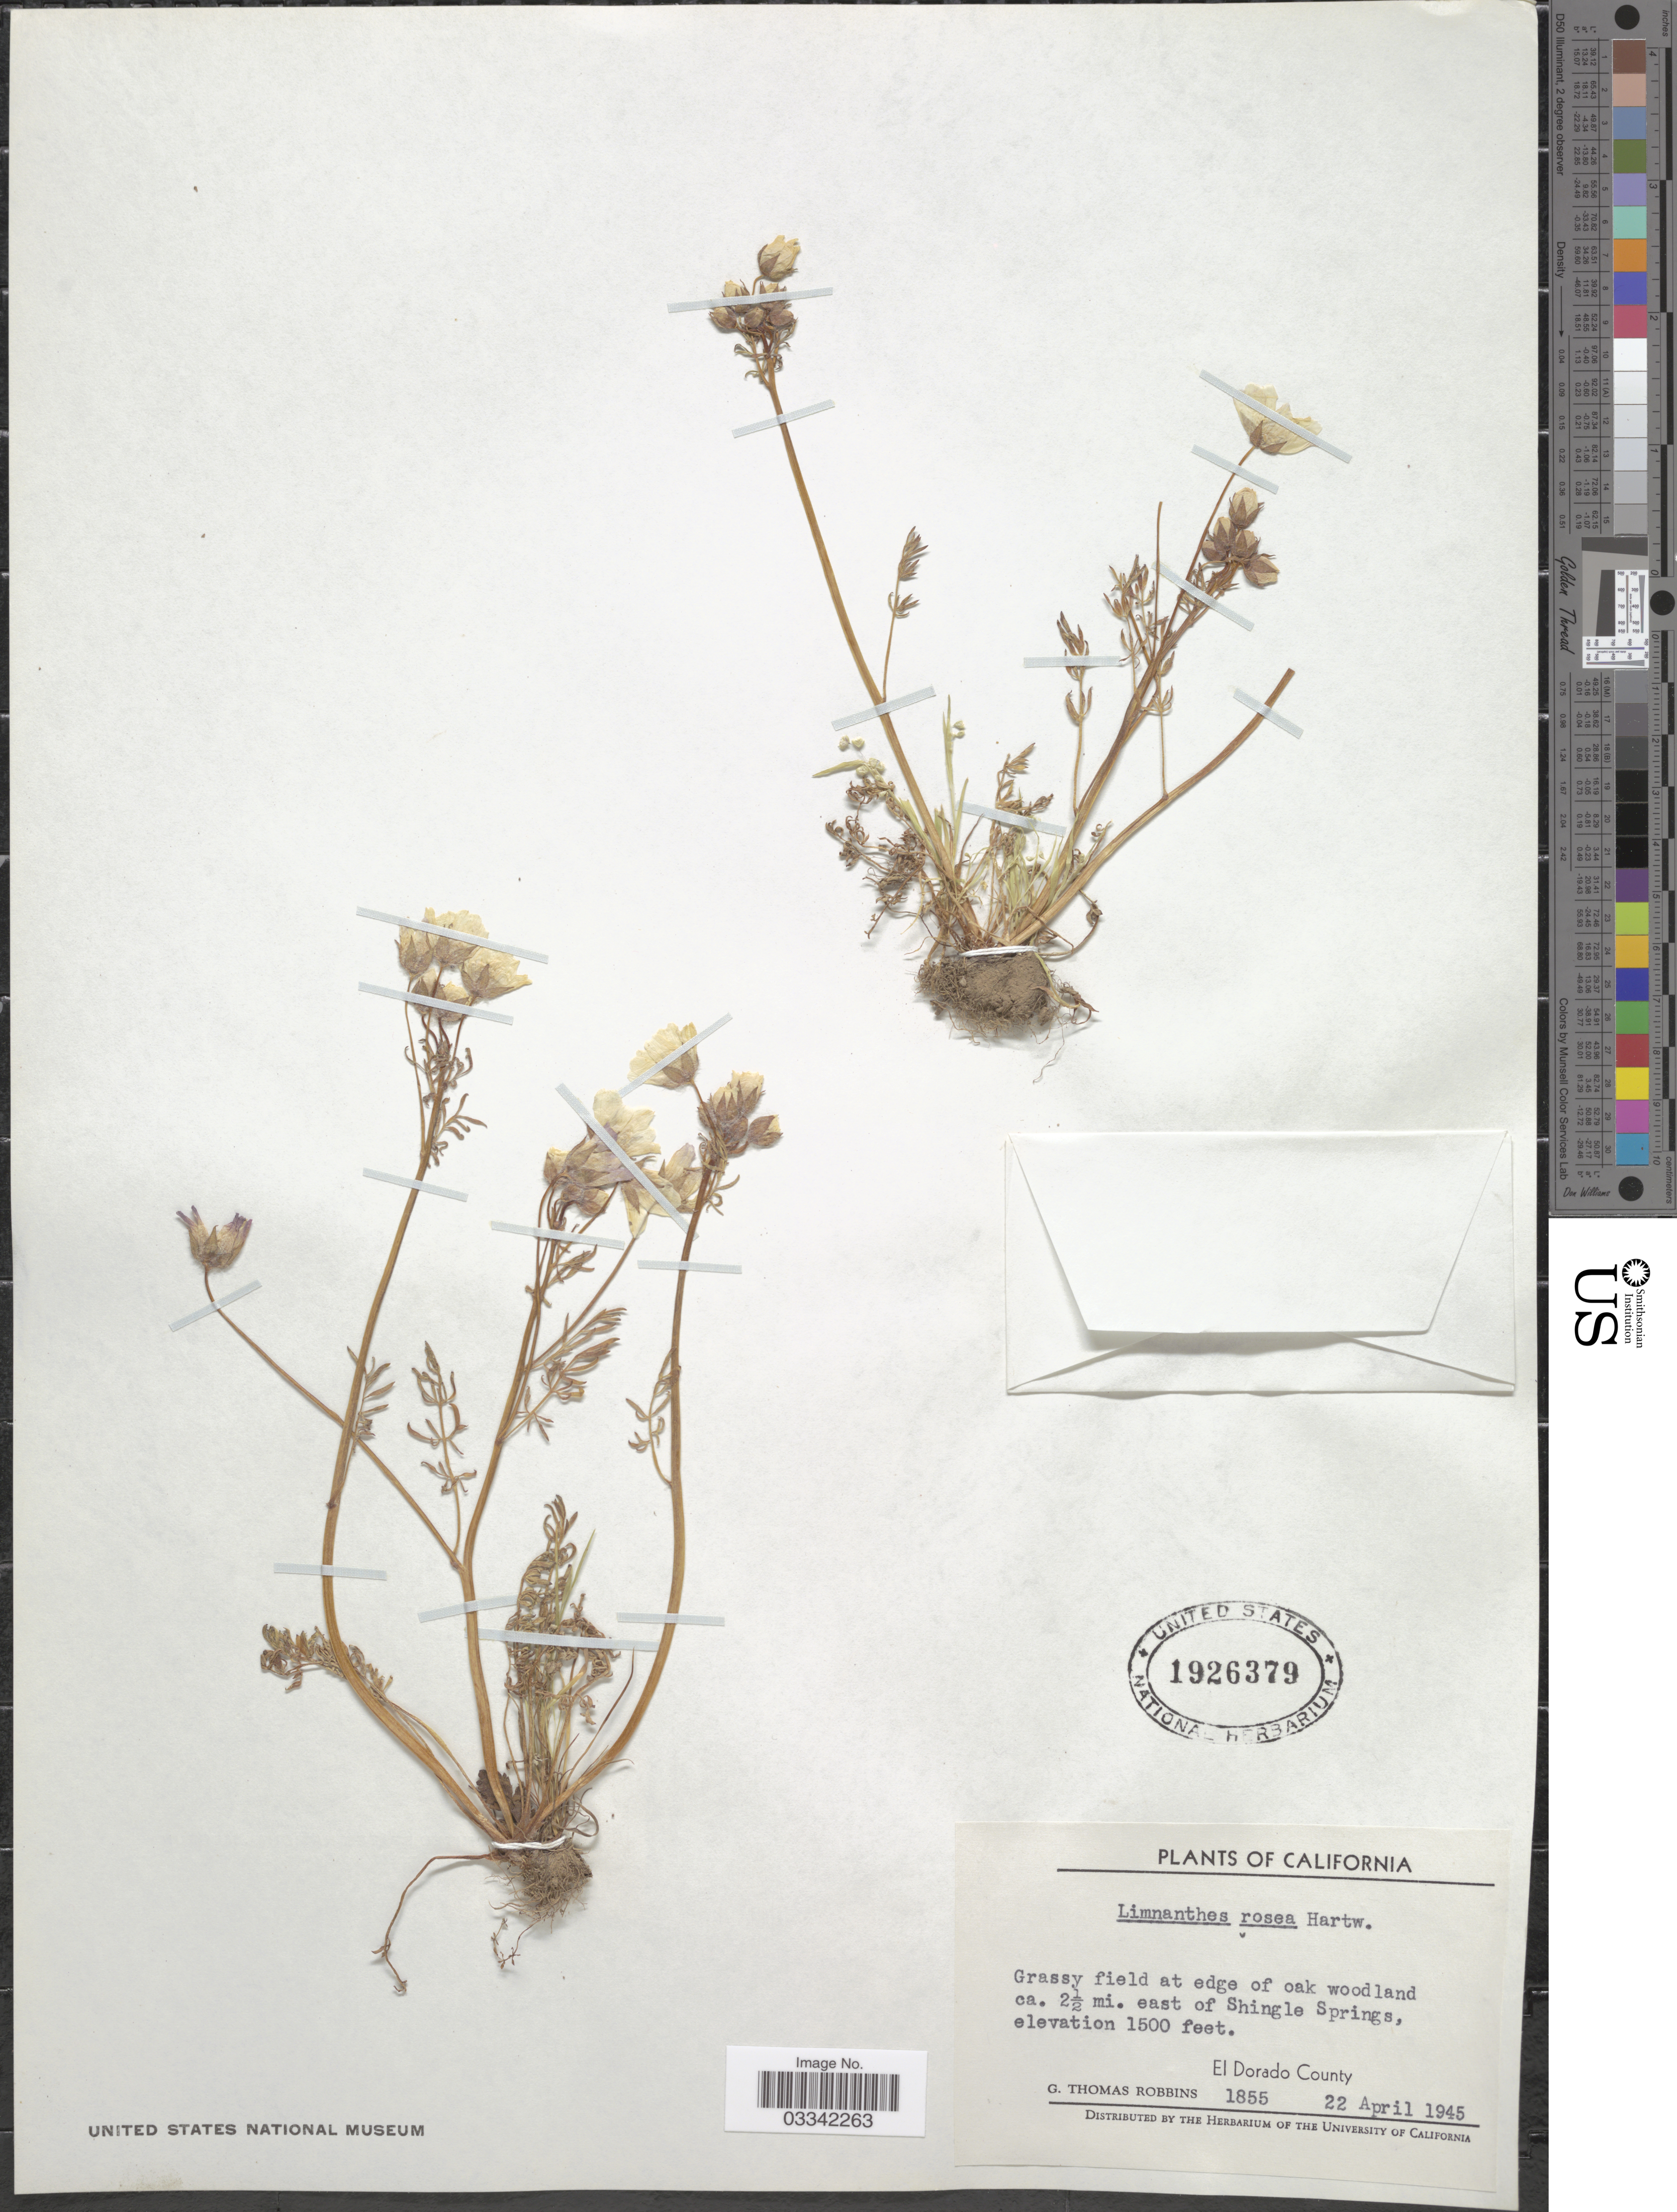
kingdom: Plantae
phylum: Tracheophyta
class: Magnoliopsida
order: Brassicales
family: Limnanthaceae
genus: Limnanthes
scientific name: Limnanthes douglasii var. rosea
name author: (Hartw. ex Benth.) Mason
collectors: G. T. Robbins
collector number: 1855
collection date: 1945-04-22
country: United States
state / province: California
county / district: El Dorado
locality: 2½ mi. east of Shingle Springs. El Dorado County.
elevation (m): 457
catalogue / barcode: US 1926379